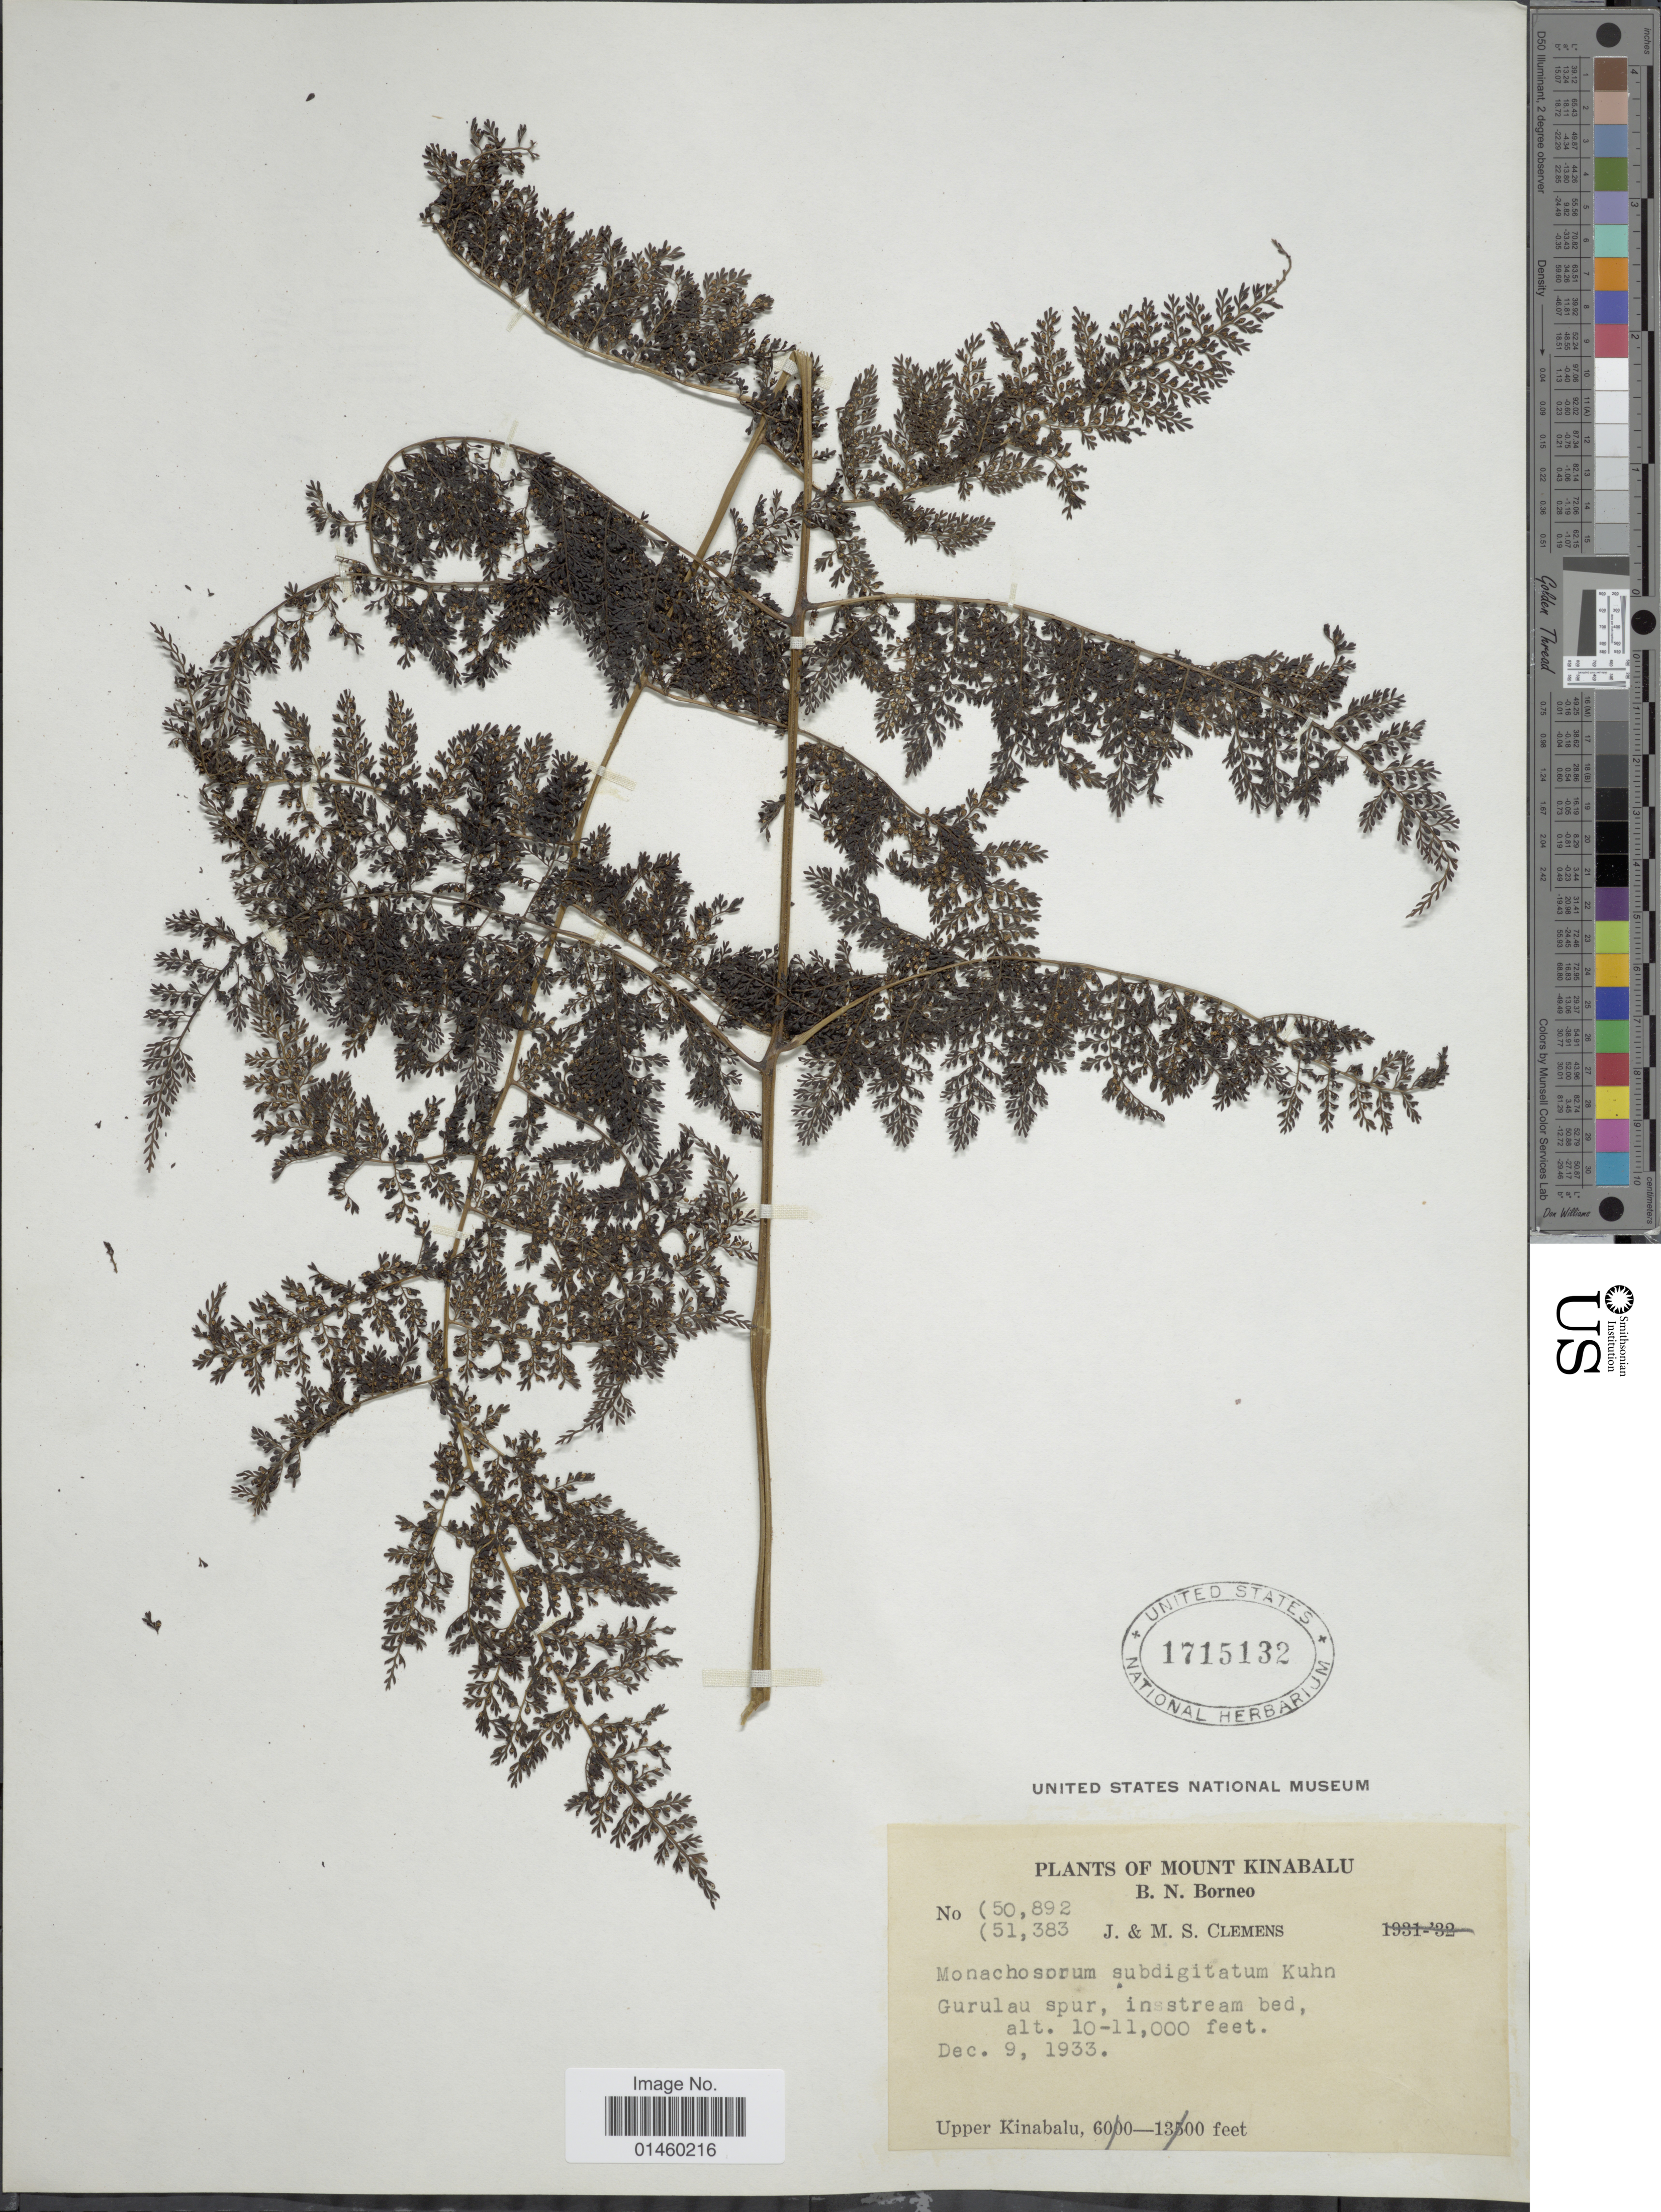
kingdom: Plantae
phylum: Tracheophyta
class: Polypodiopsida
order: Polypodiales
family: Dennstaedtiaceae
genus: Monachosorum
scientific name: Monachosorum subdigitatum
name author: (Blume) Kuhn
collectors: J. Clemens & M. S. Clemens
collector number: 50,892/51,383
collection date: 1933-12-09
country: Malaysia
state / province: Sabah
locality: Mount Kinabalu. B. N. Borneo. Gurulau spur, insstream bed.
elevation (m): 3048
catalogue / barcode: US 1715132